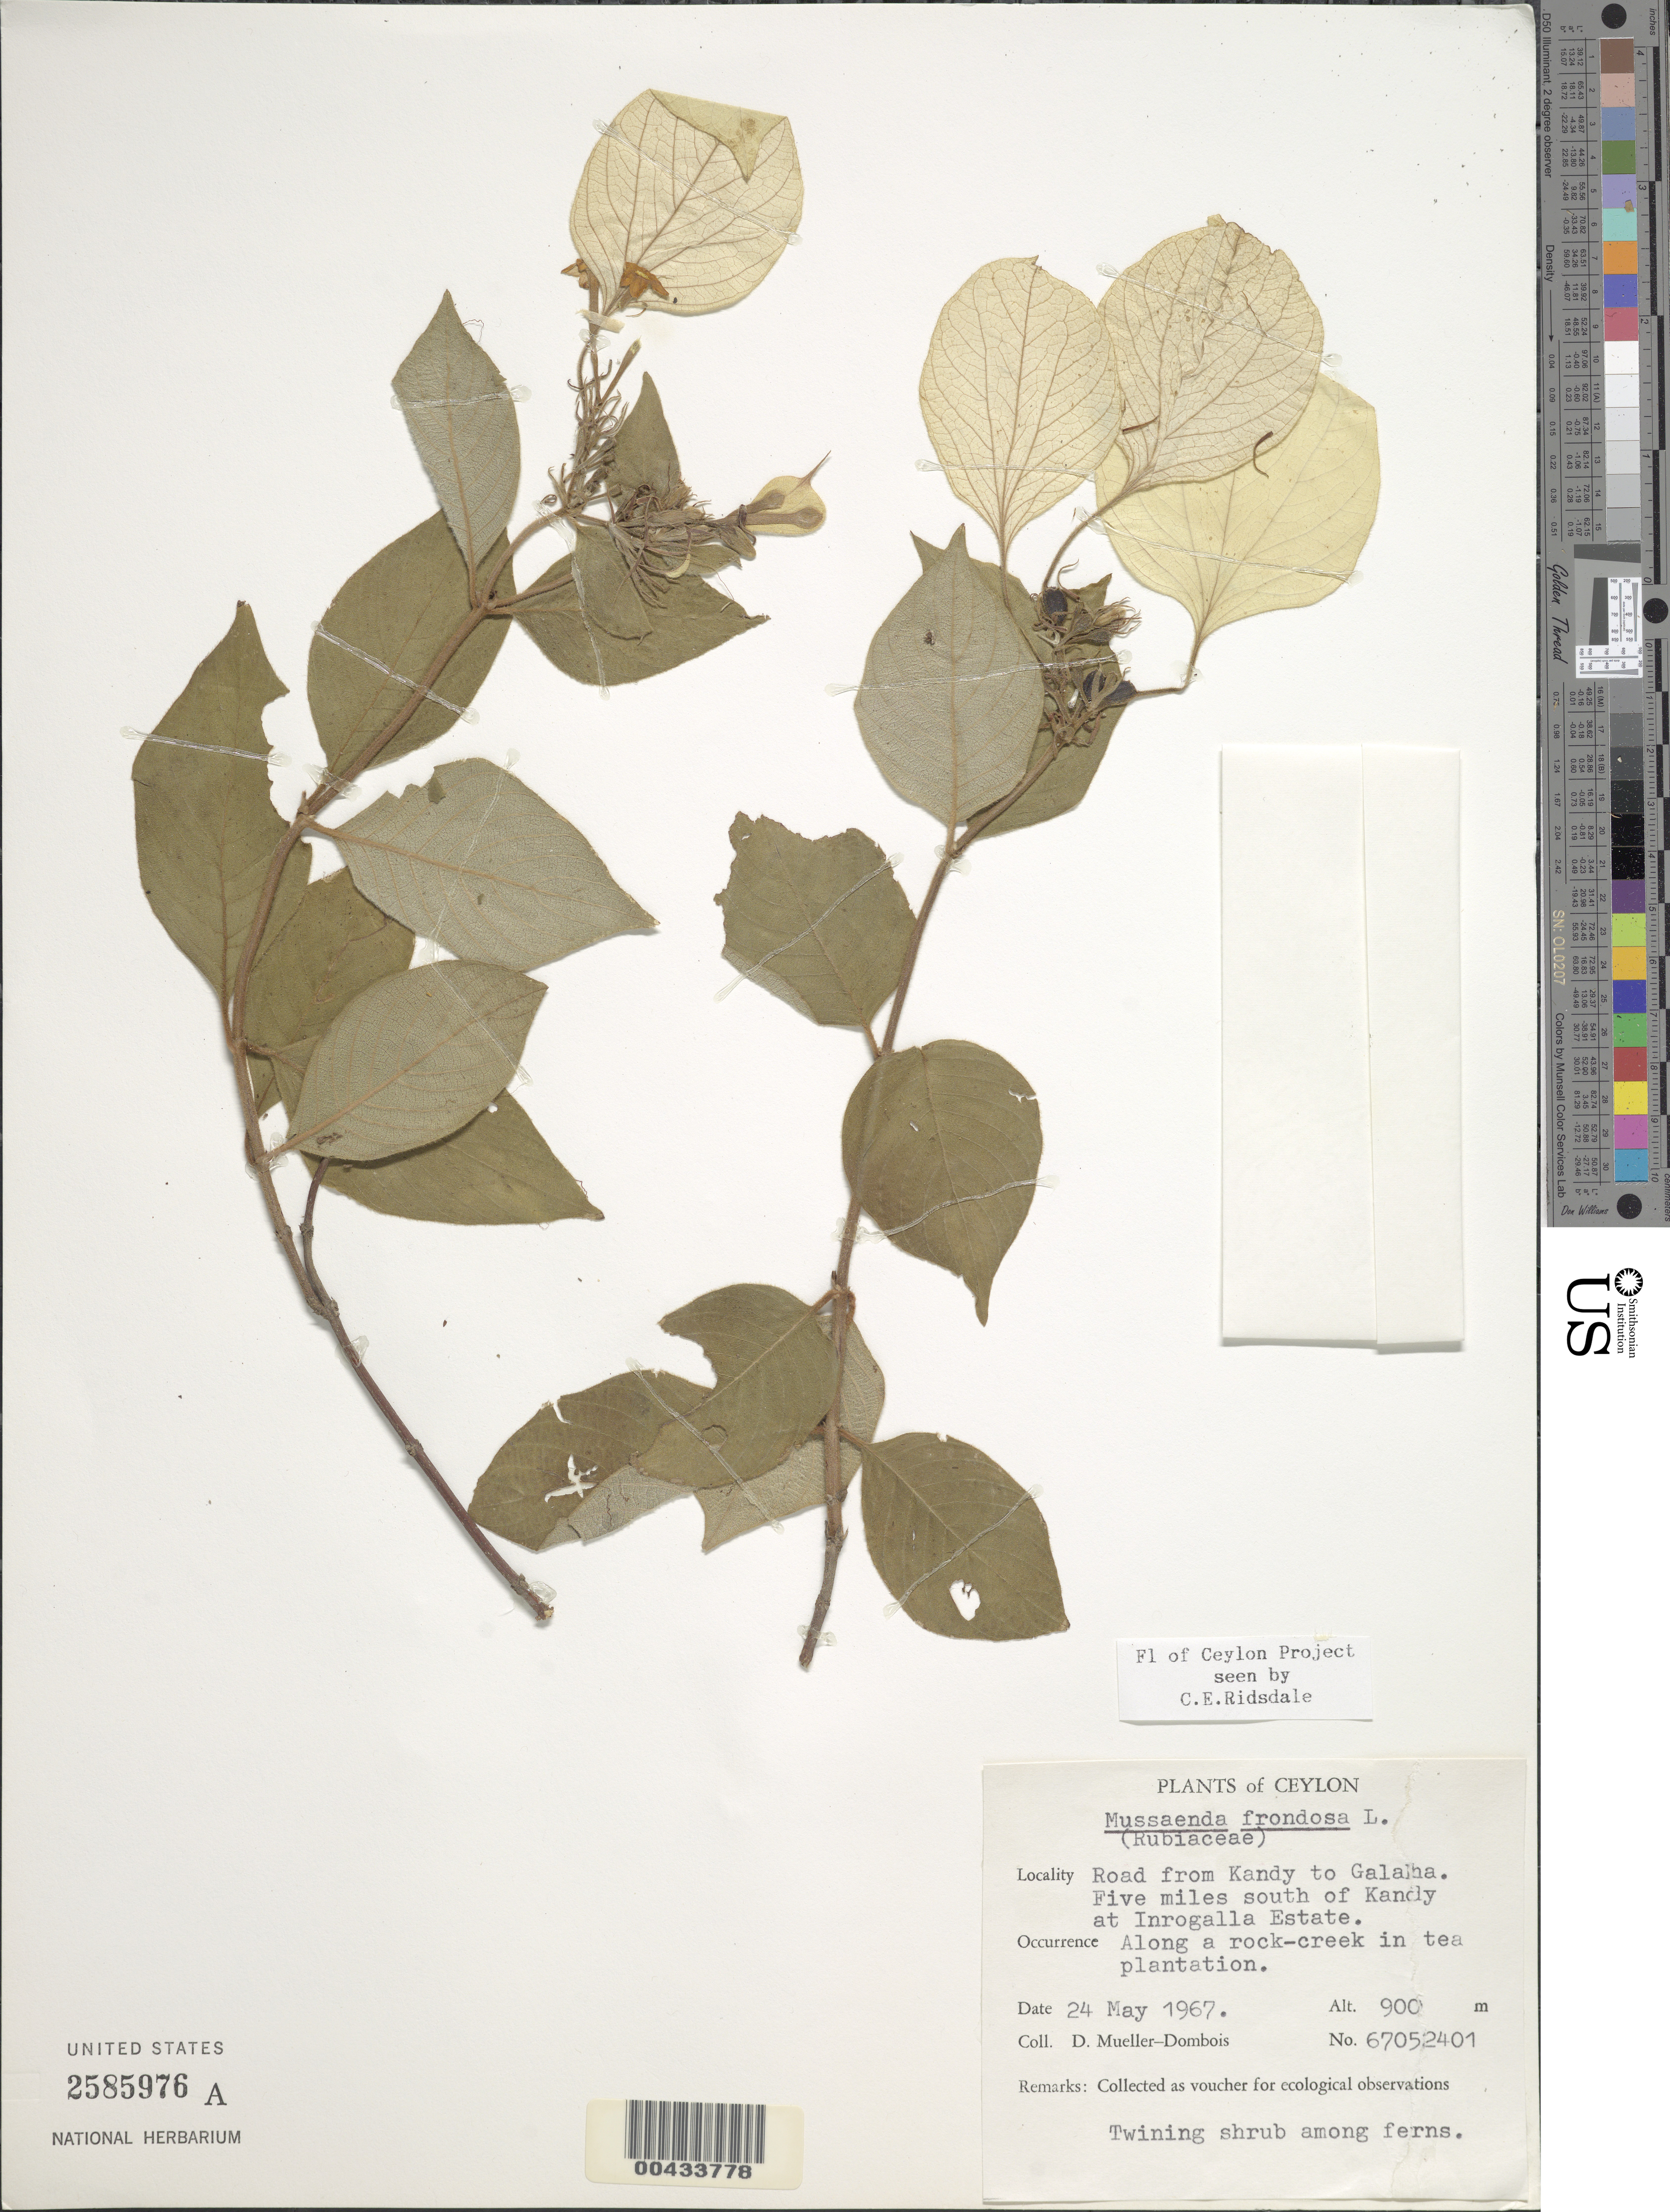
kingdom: Plantae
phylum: Tracheophyta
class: Magnoliopsida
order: Gentianales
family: Rubiaceae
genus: Mussaenda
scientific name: Mussaenda frondosa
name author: L.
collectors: D. Mueller-Dombois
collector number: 67052401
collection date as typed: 24 May 1967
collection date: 1967-05-24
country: Sri Lanka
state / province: Central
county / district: Matale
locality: Rd from Kandy to Galaha, 5 mi S of Kandy at Inrogalla Estate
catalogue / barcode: US 2585976A